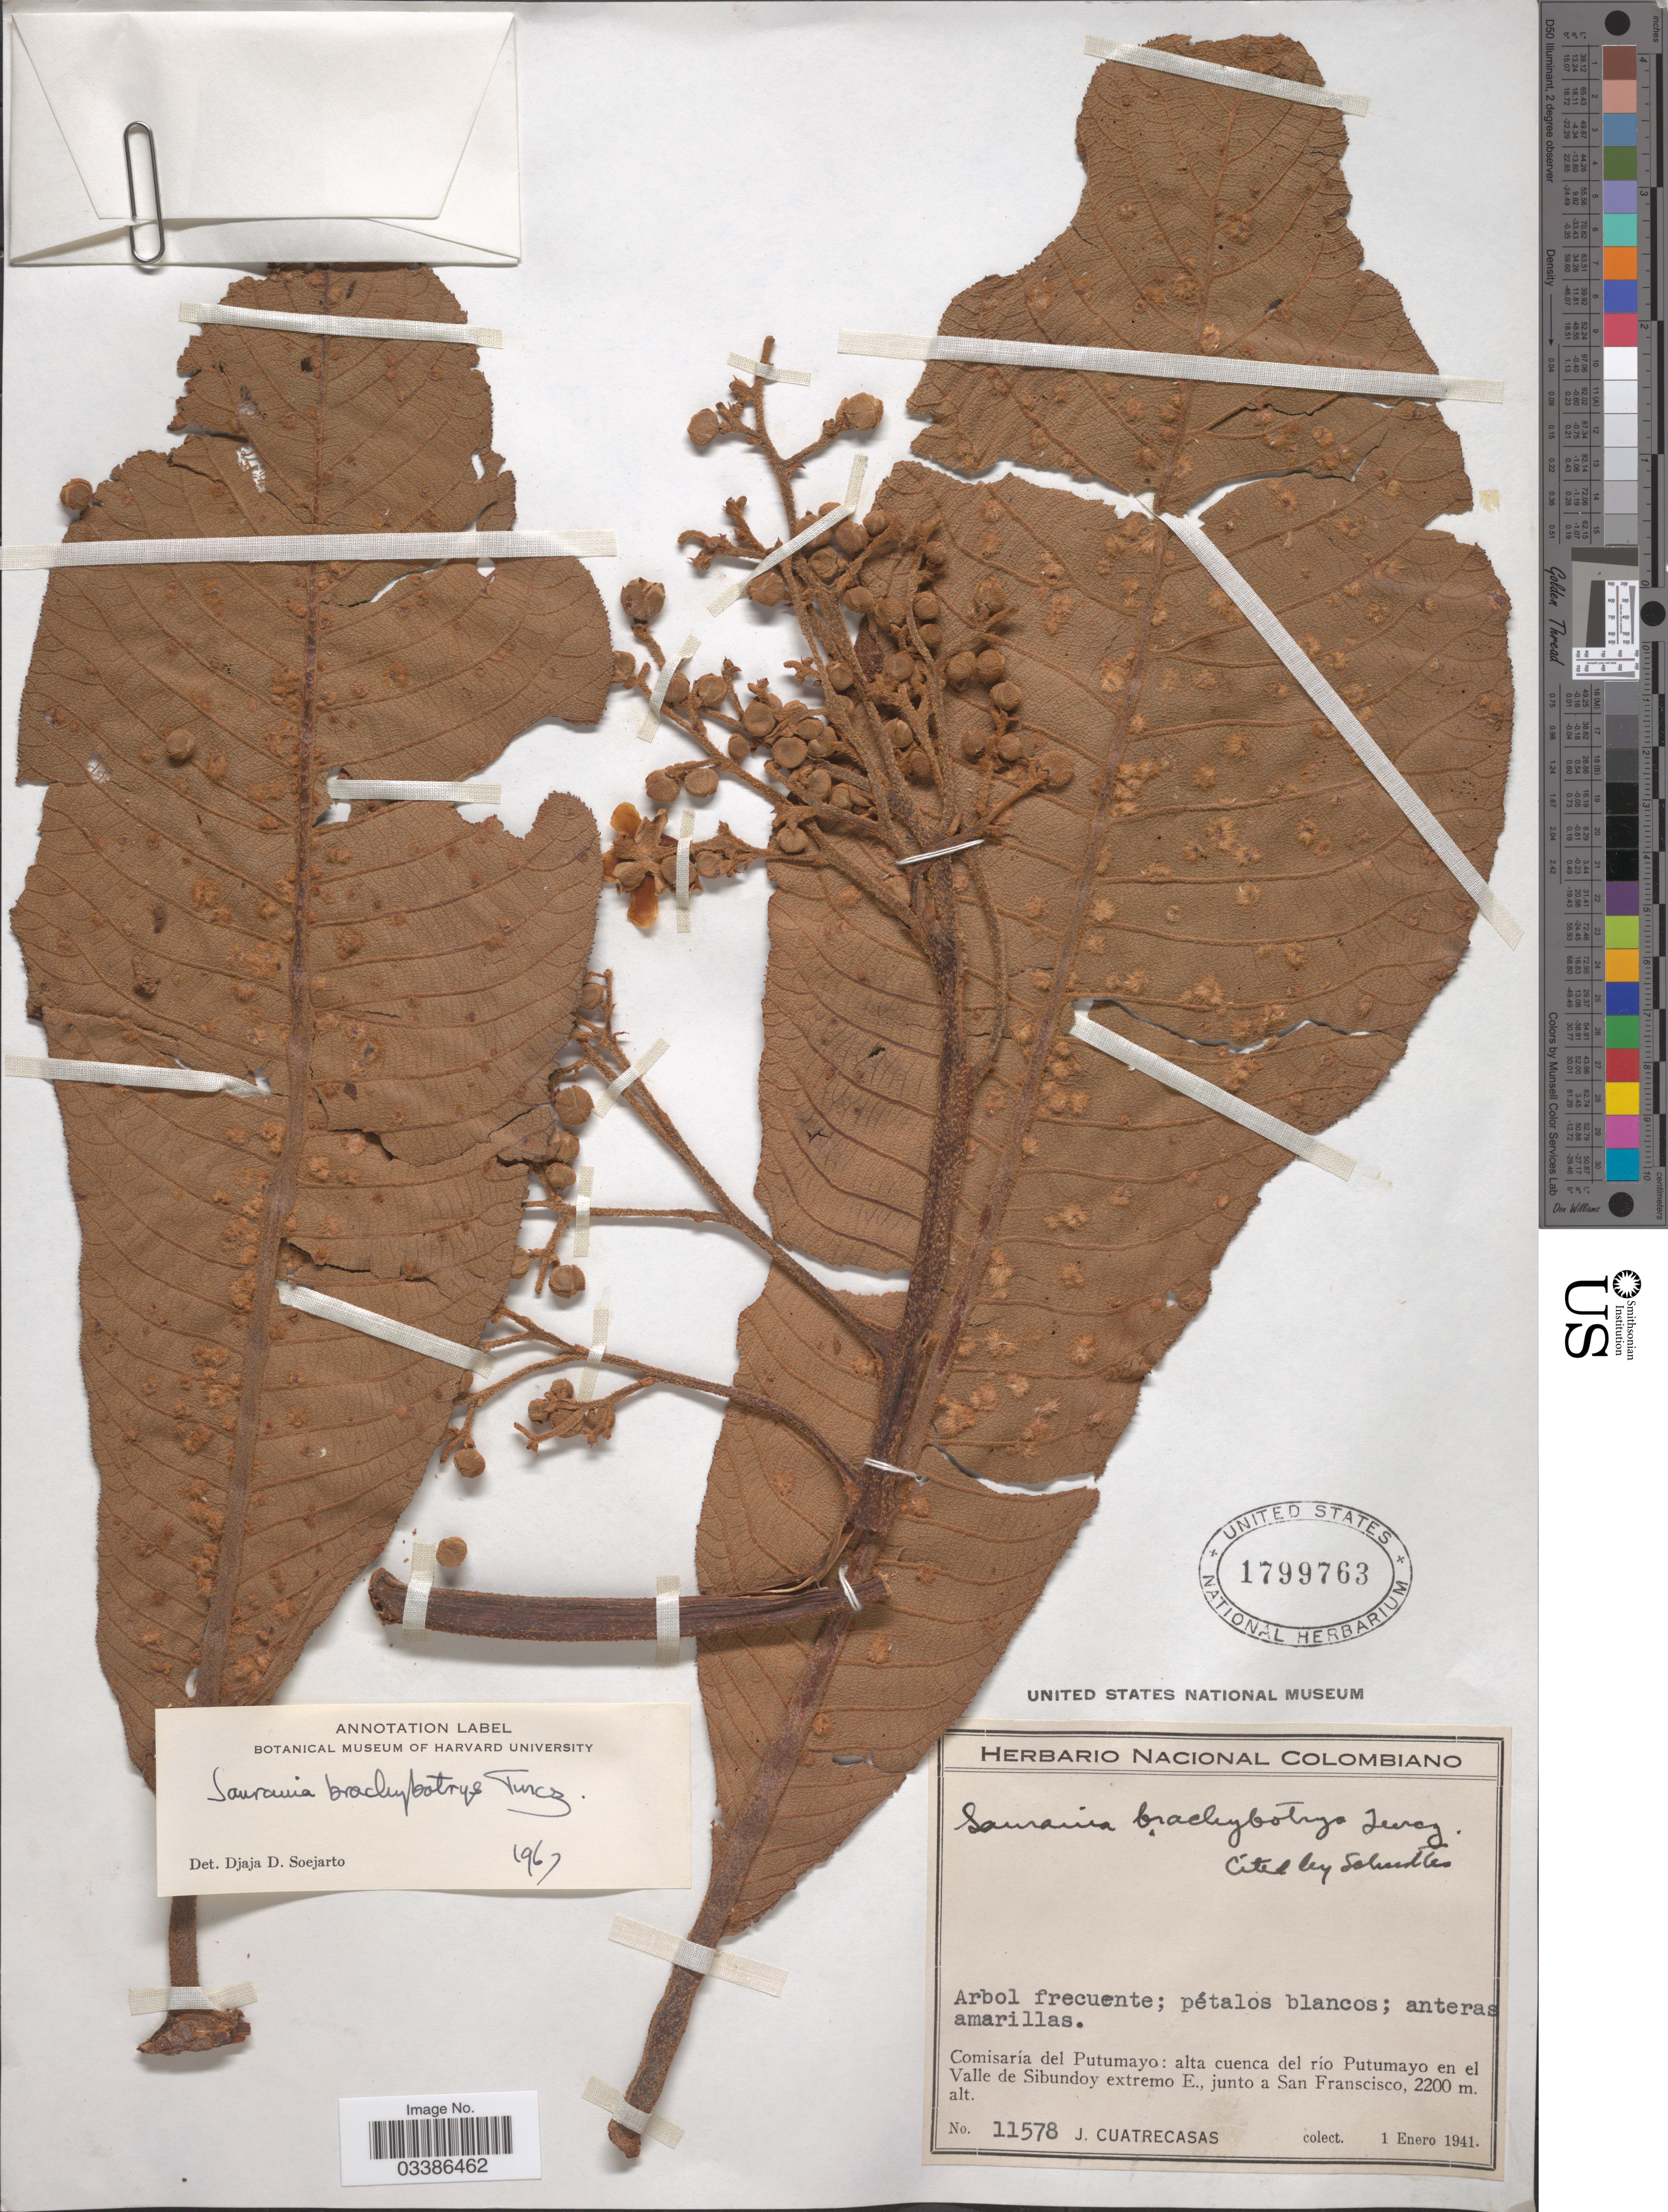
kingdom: Plantae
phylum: Tracheophyta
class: Magnoliopsida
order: Ericales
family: Actinidiaceae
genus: Saurauia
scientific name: Saurauia brachybotrys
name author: Turcz.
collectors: J. Cuatrecasas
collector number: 11578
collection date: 1941-01-01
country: Colombia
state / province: Putumayo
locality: Comisaría del Putumayo: alta cuenca del río Putumayo en el Valle de Sibundoy extremo E., junto a San Francisco.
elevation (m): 2200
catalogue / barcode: US 1799763